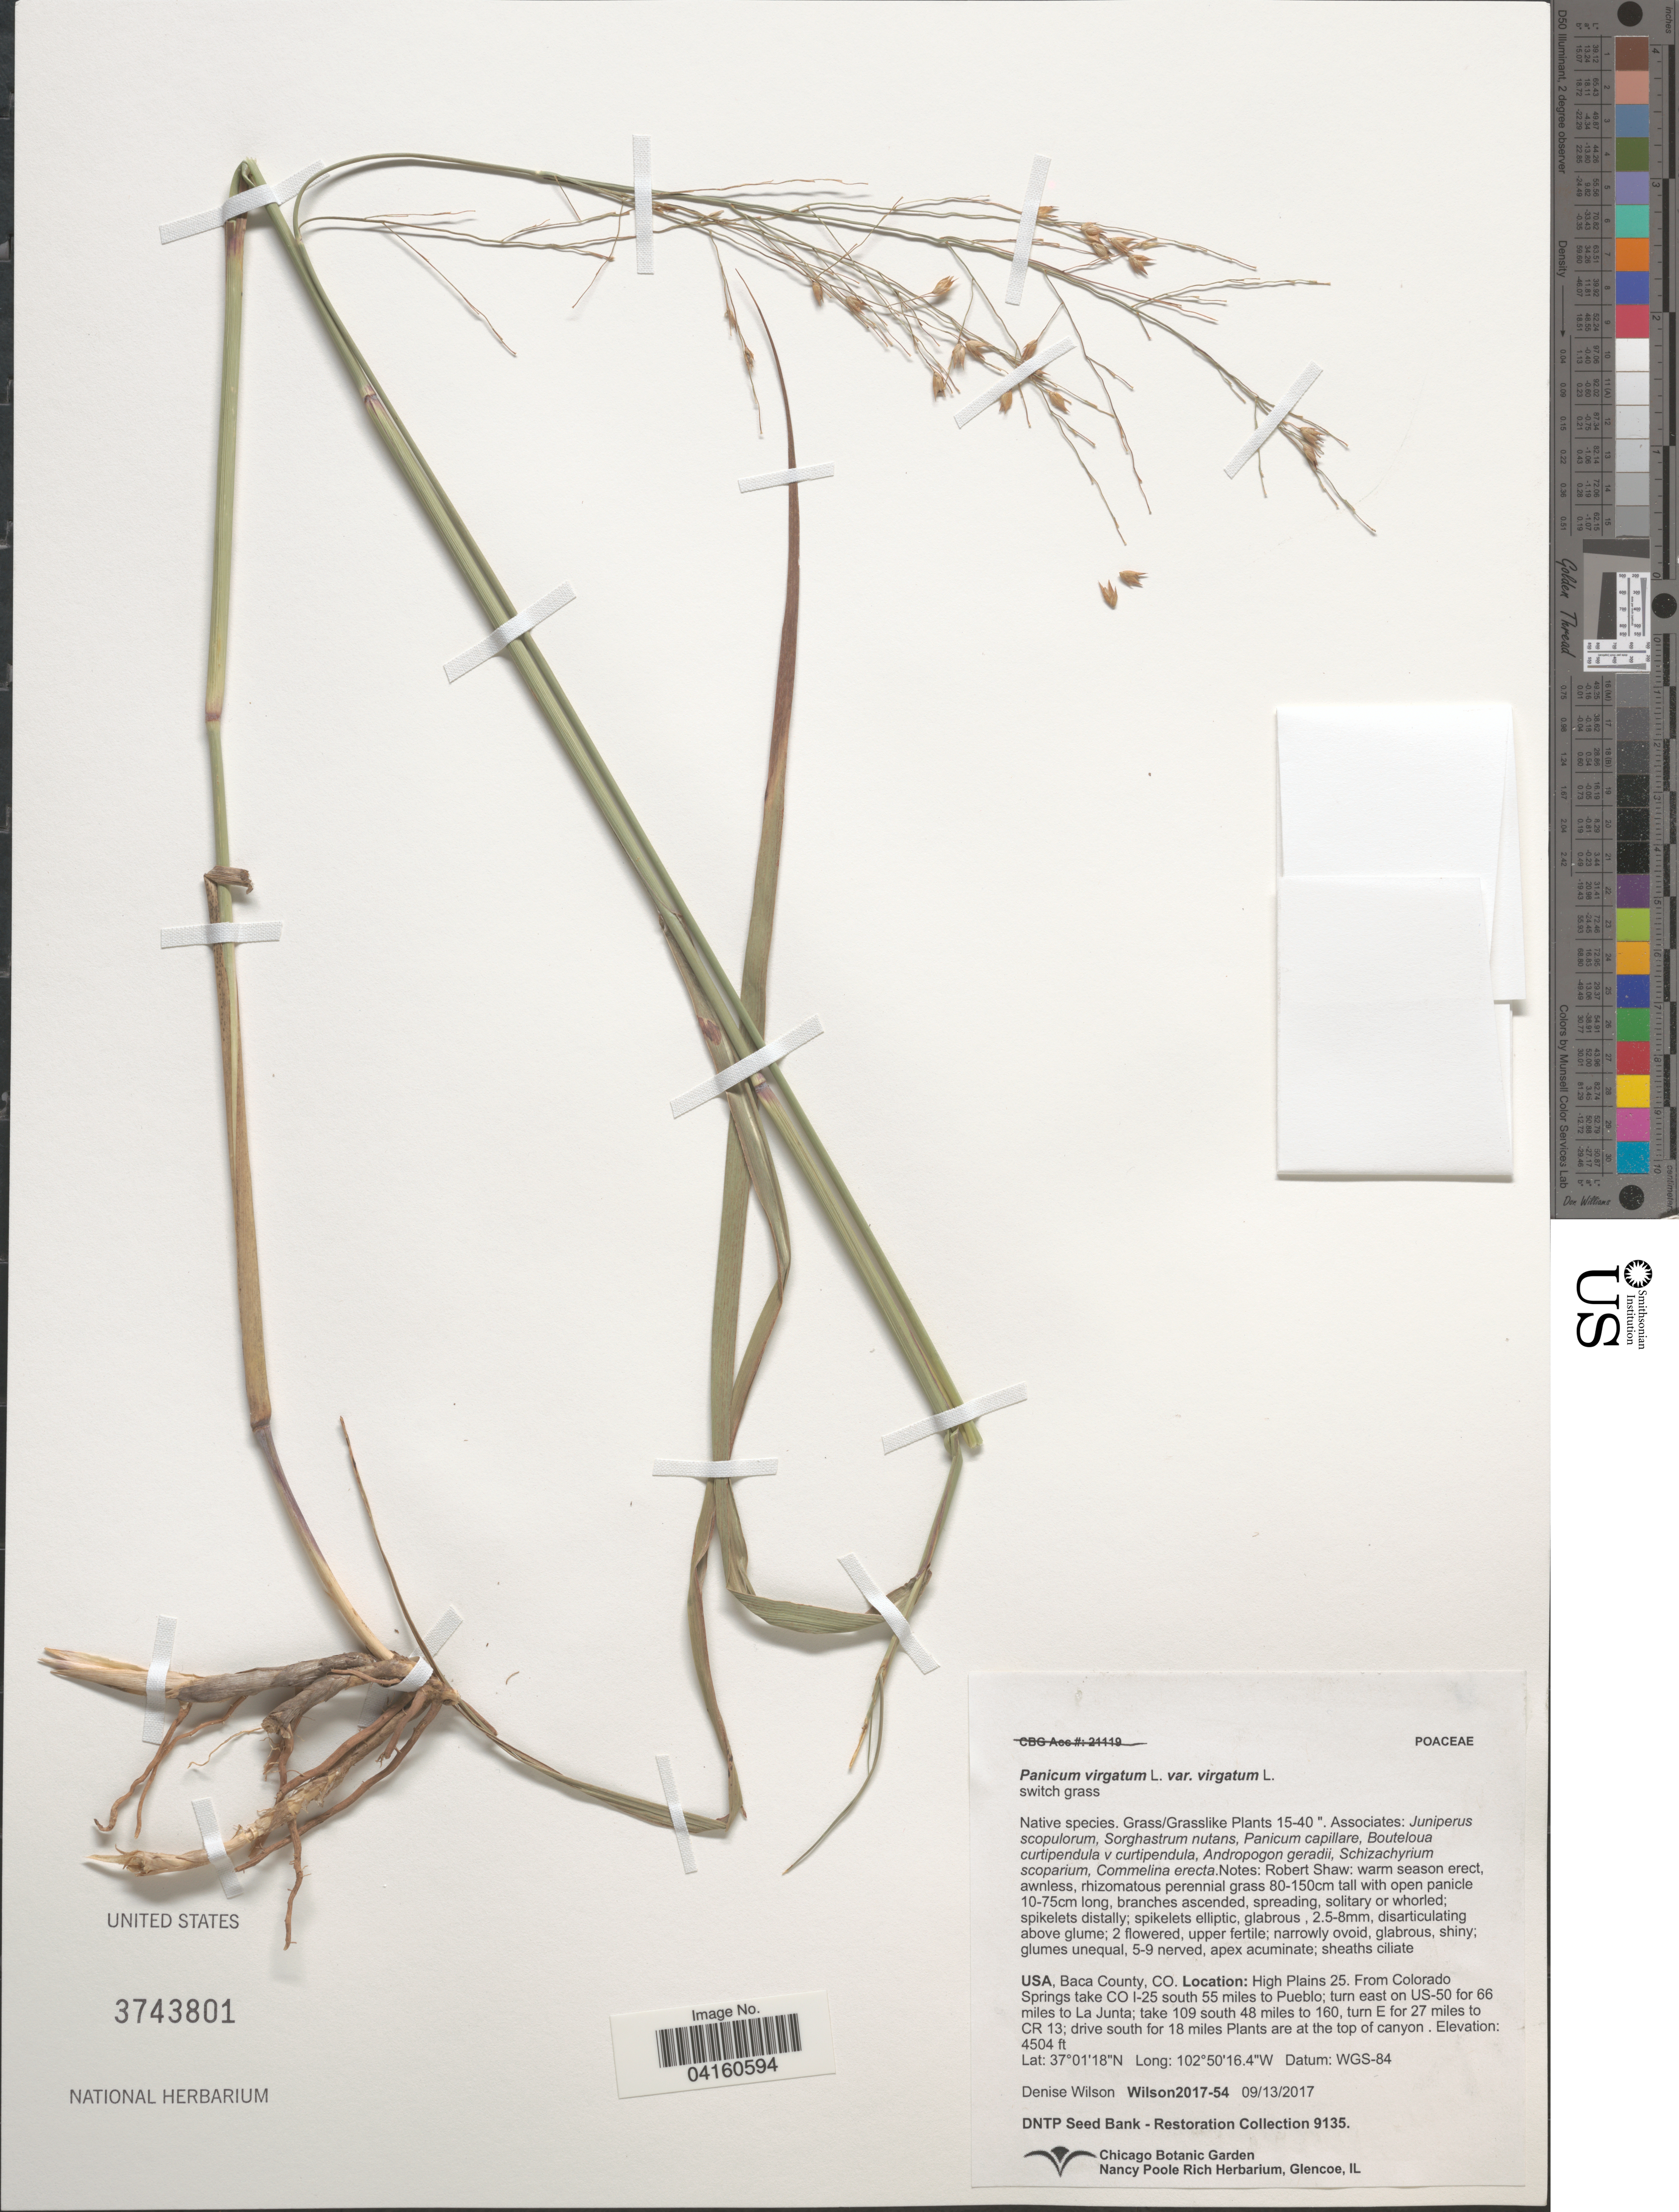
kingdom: Plantae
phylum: Tracheophyta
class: Liliopsida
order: Poales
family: Poaceae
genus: Panicum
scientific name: Panicum virgatum var. virgatum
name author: L.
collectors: D. Wilson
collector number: Wilson2017-54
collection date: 2017-09-13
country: United States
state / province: Colorado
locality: Baca County. High Plains 25. From Colorado Springs take CO I-25 south 55 miles to Pueblo; turn east on US-50 for 66 miles to La Junta; take 109 south 48 miles to 160, turn E for 27 miles to CR 13; drive south for 18 miles Plants are at the top of canyon.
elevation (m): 1373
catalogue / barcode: US 3743801